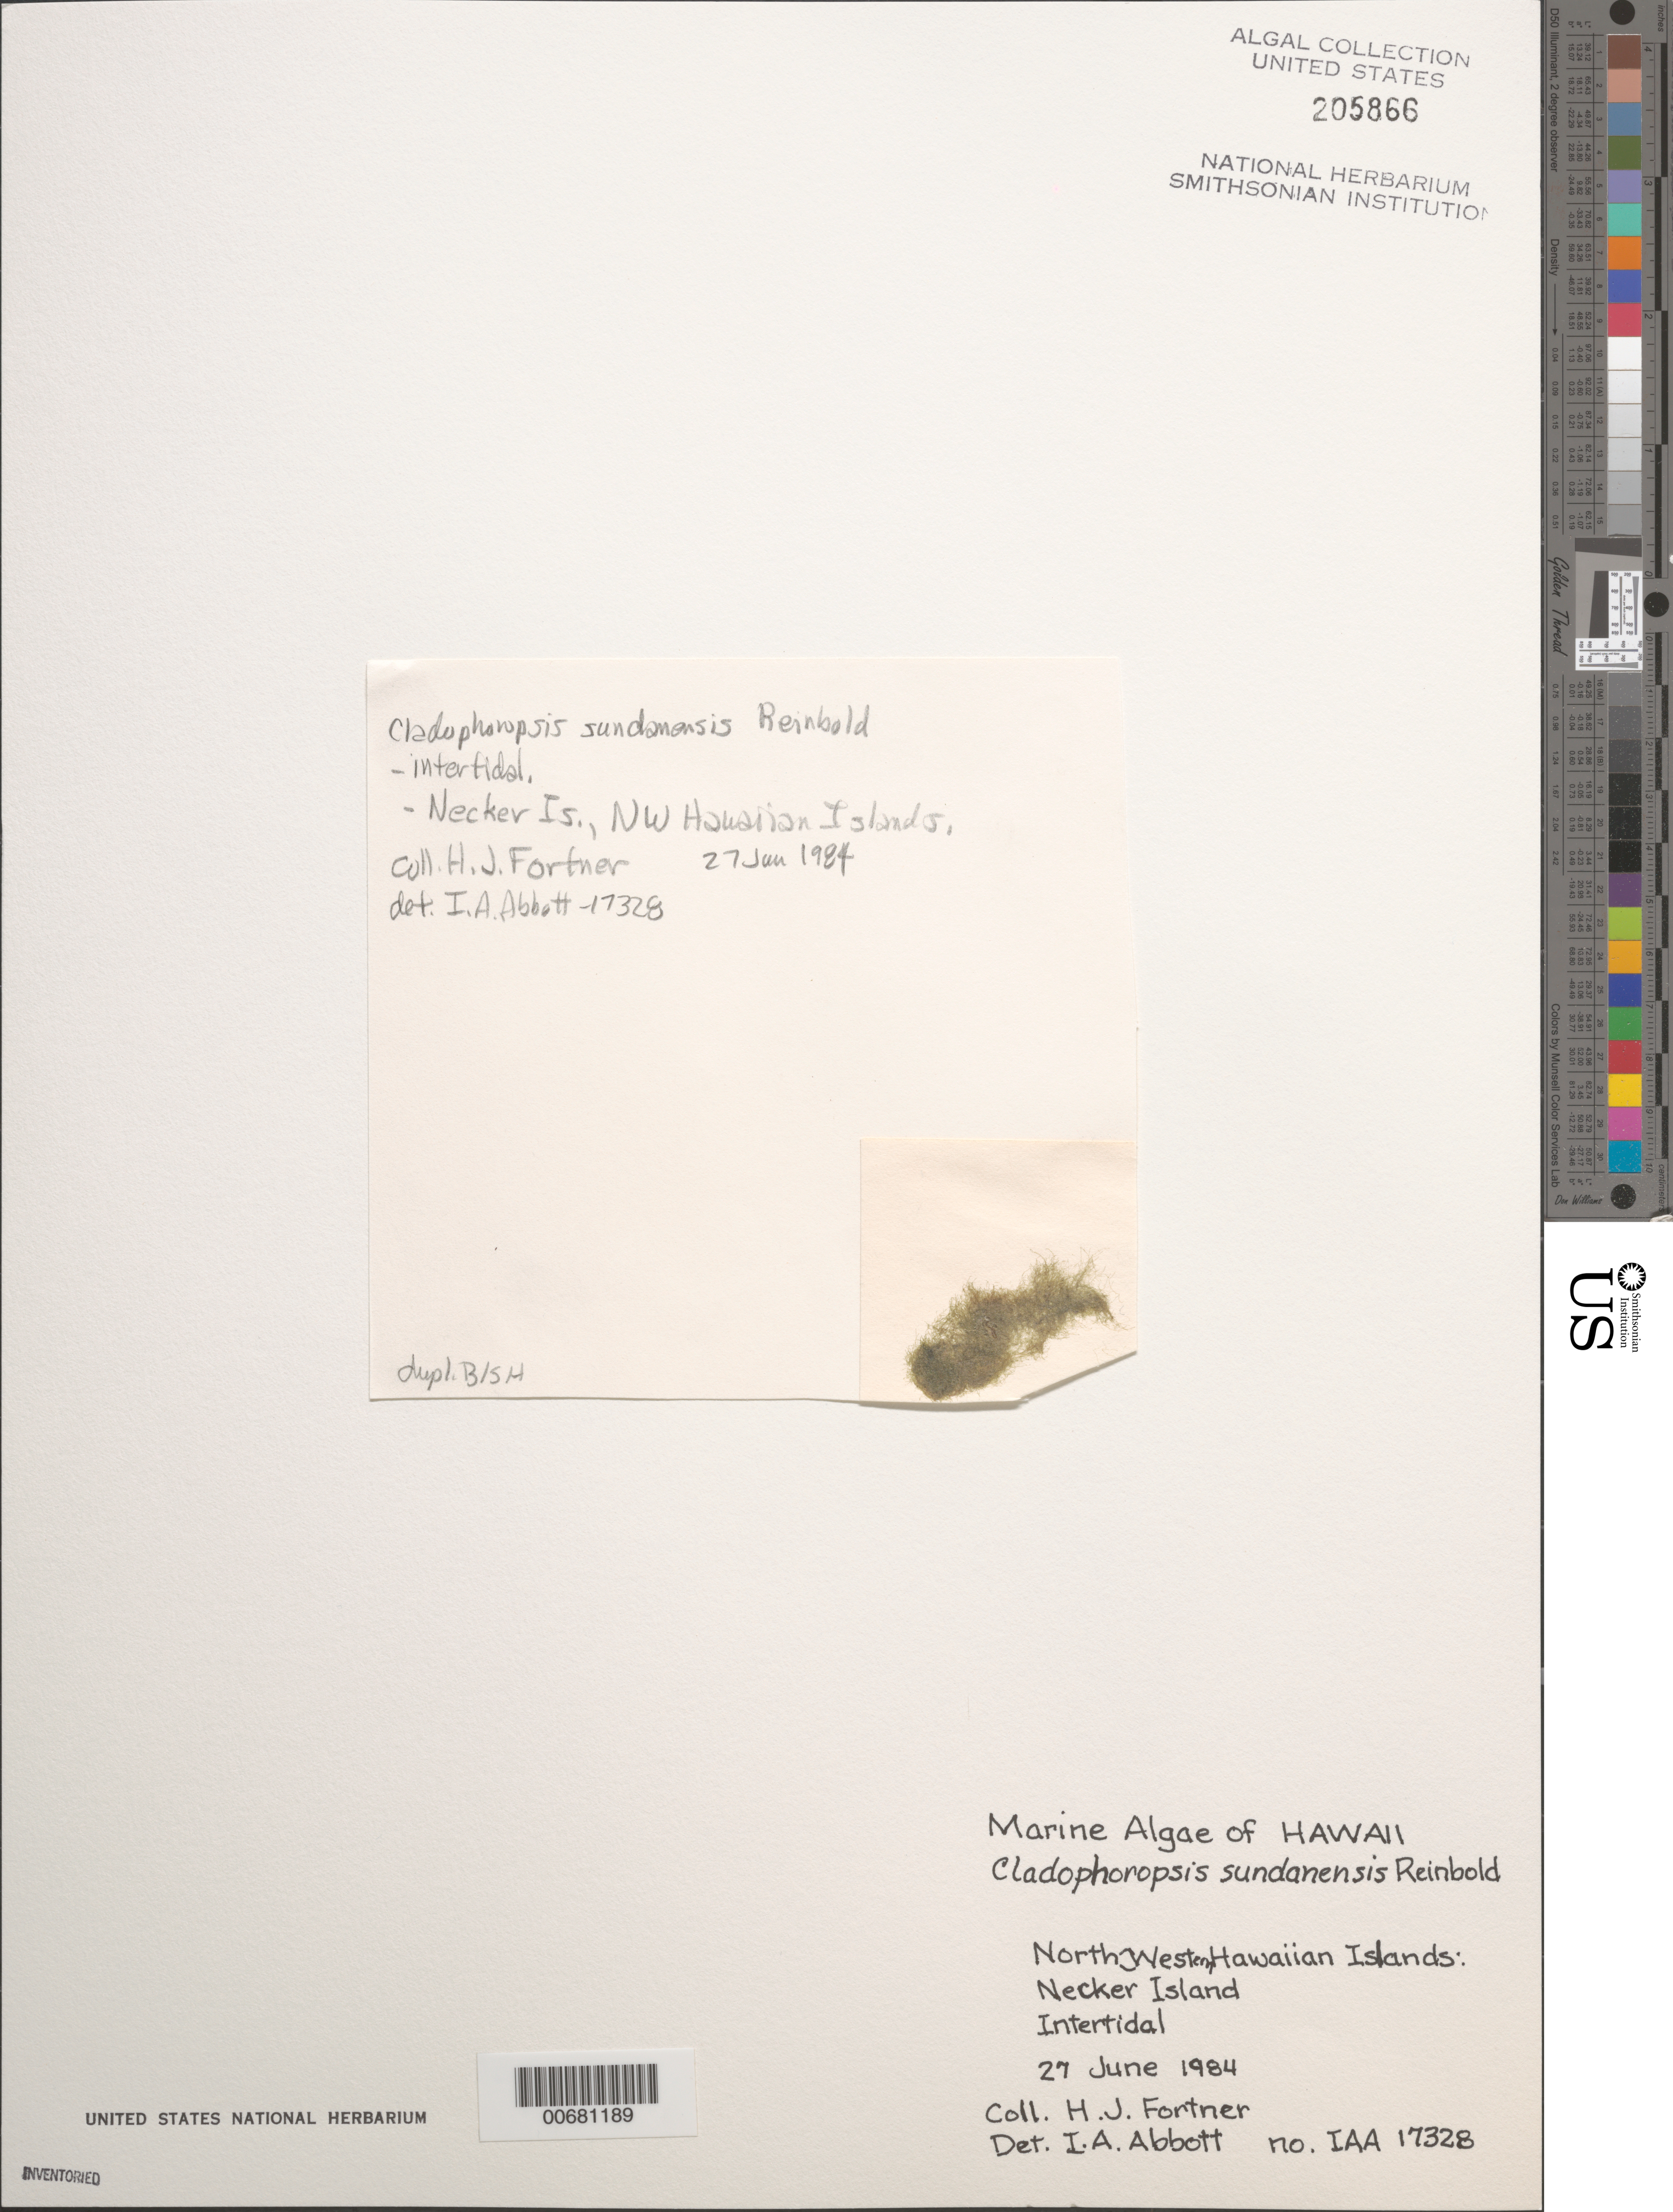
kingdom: Plantae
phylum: Chlorophyta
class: Ulvophyceae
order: Siphonocladales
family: Boodleaceae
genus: Cladophoropsis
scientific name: Cladophoropsis fasciculata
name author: (Kjellm.) N.Wille in Engl. & Prantl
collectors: H. Fortner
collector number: IAA 17328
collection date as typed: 27 Jun 1984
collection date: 1984-06-27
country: United States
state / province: Hawaii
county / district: Honolulu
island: Necker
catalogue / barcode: US 205866